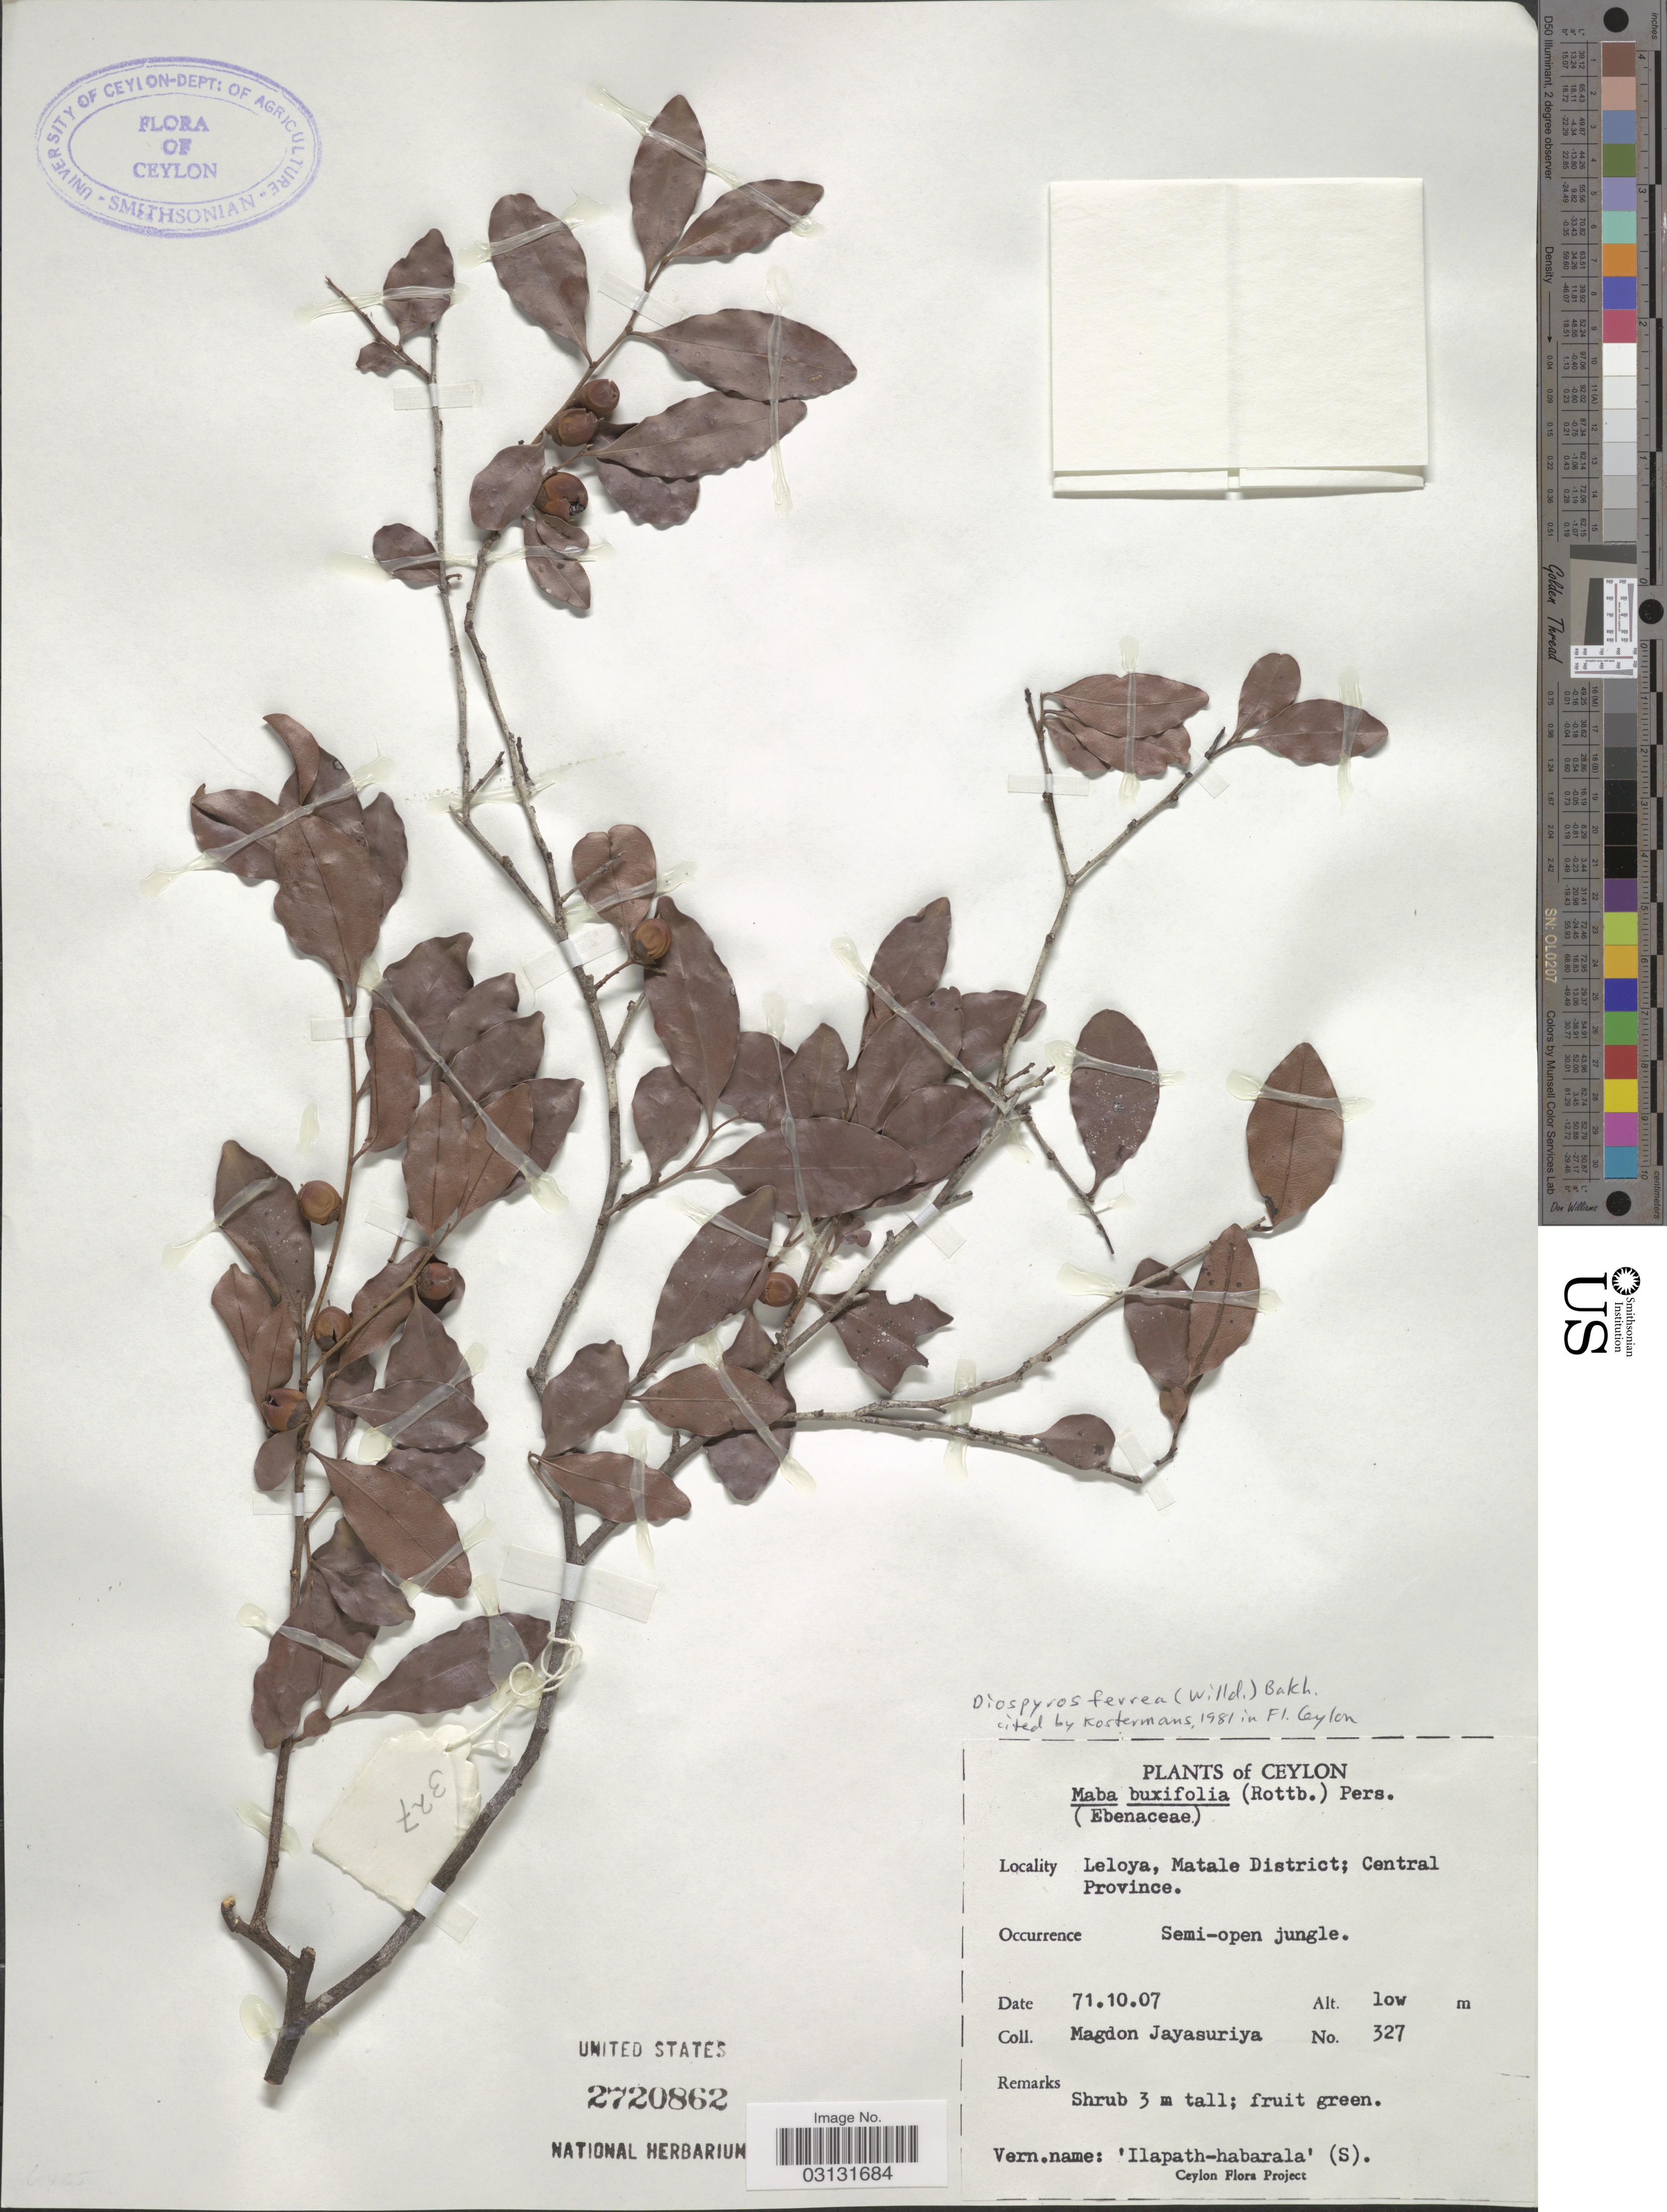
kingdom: Plantae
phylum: Tracheophyta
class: Magnoliopsida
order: Ericales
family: Ebenaceae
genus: Diospyros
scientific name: Diospyros ferrea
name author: (Willd.) Bakh.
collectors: A. H. Jayasuriya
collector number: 327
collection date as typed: Transcribed d/m/y: 7/10/71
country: Sri Lanka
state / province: Central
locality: Ceylon. Leloya, Matale District; Central Province.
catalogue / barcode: US 2720862